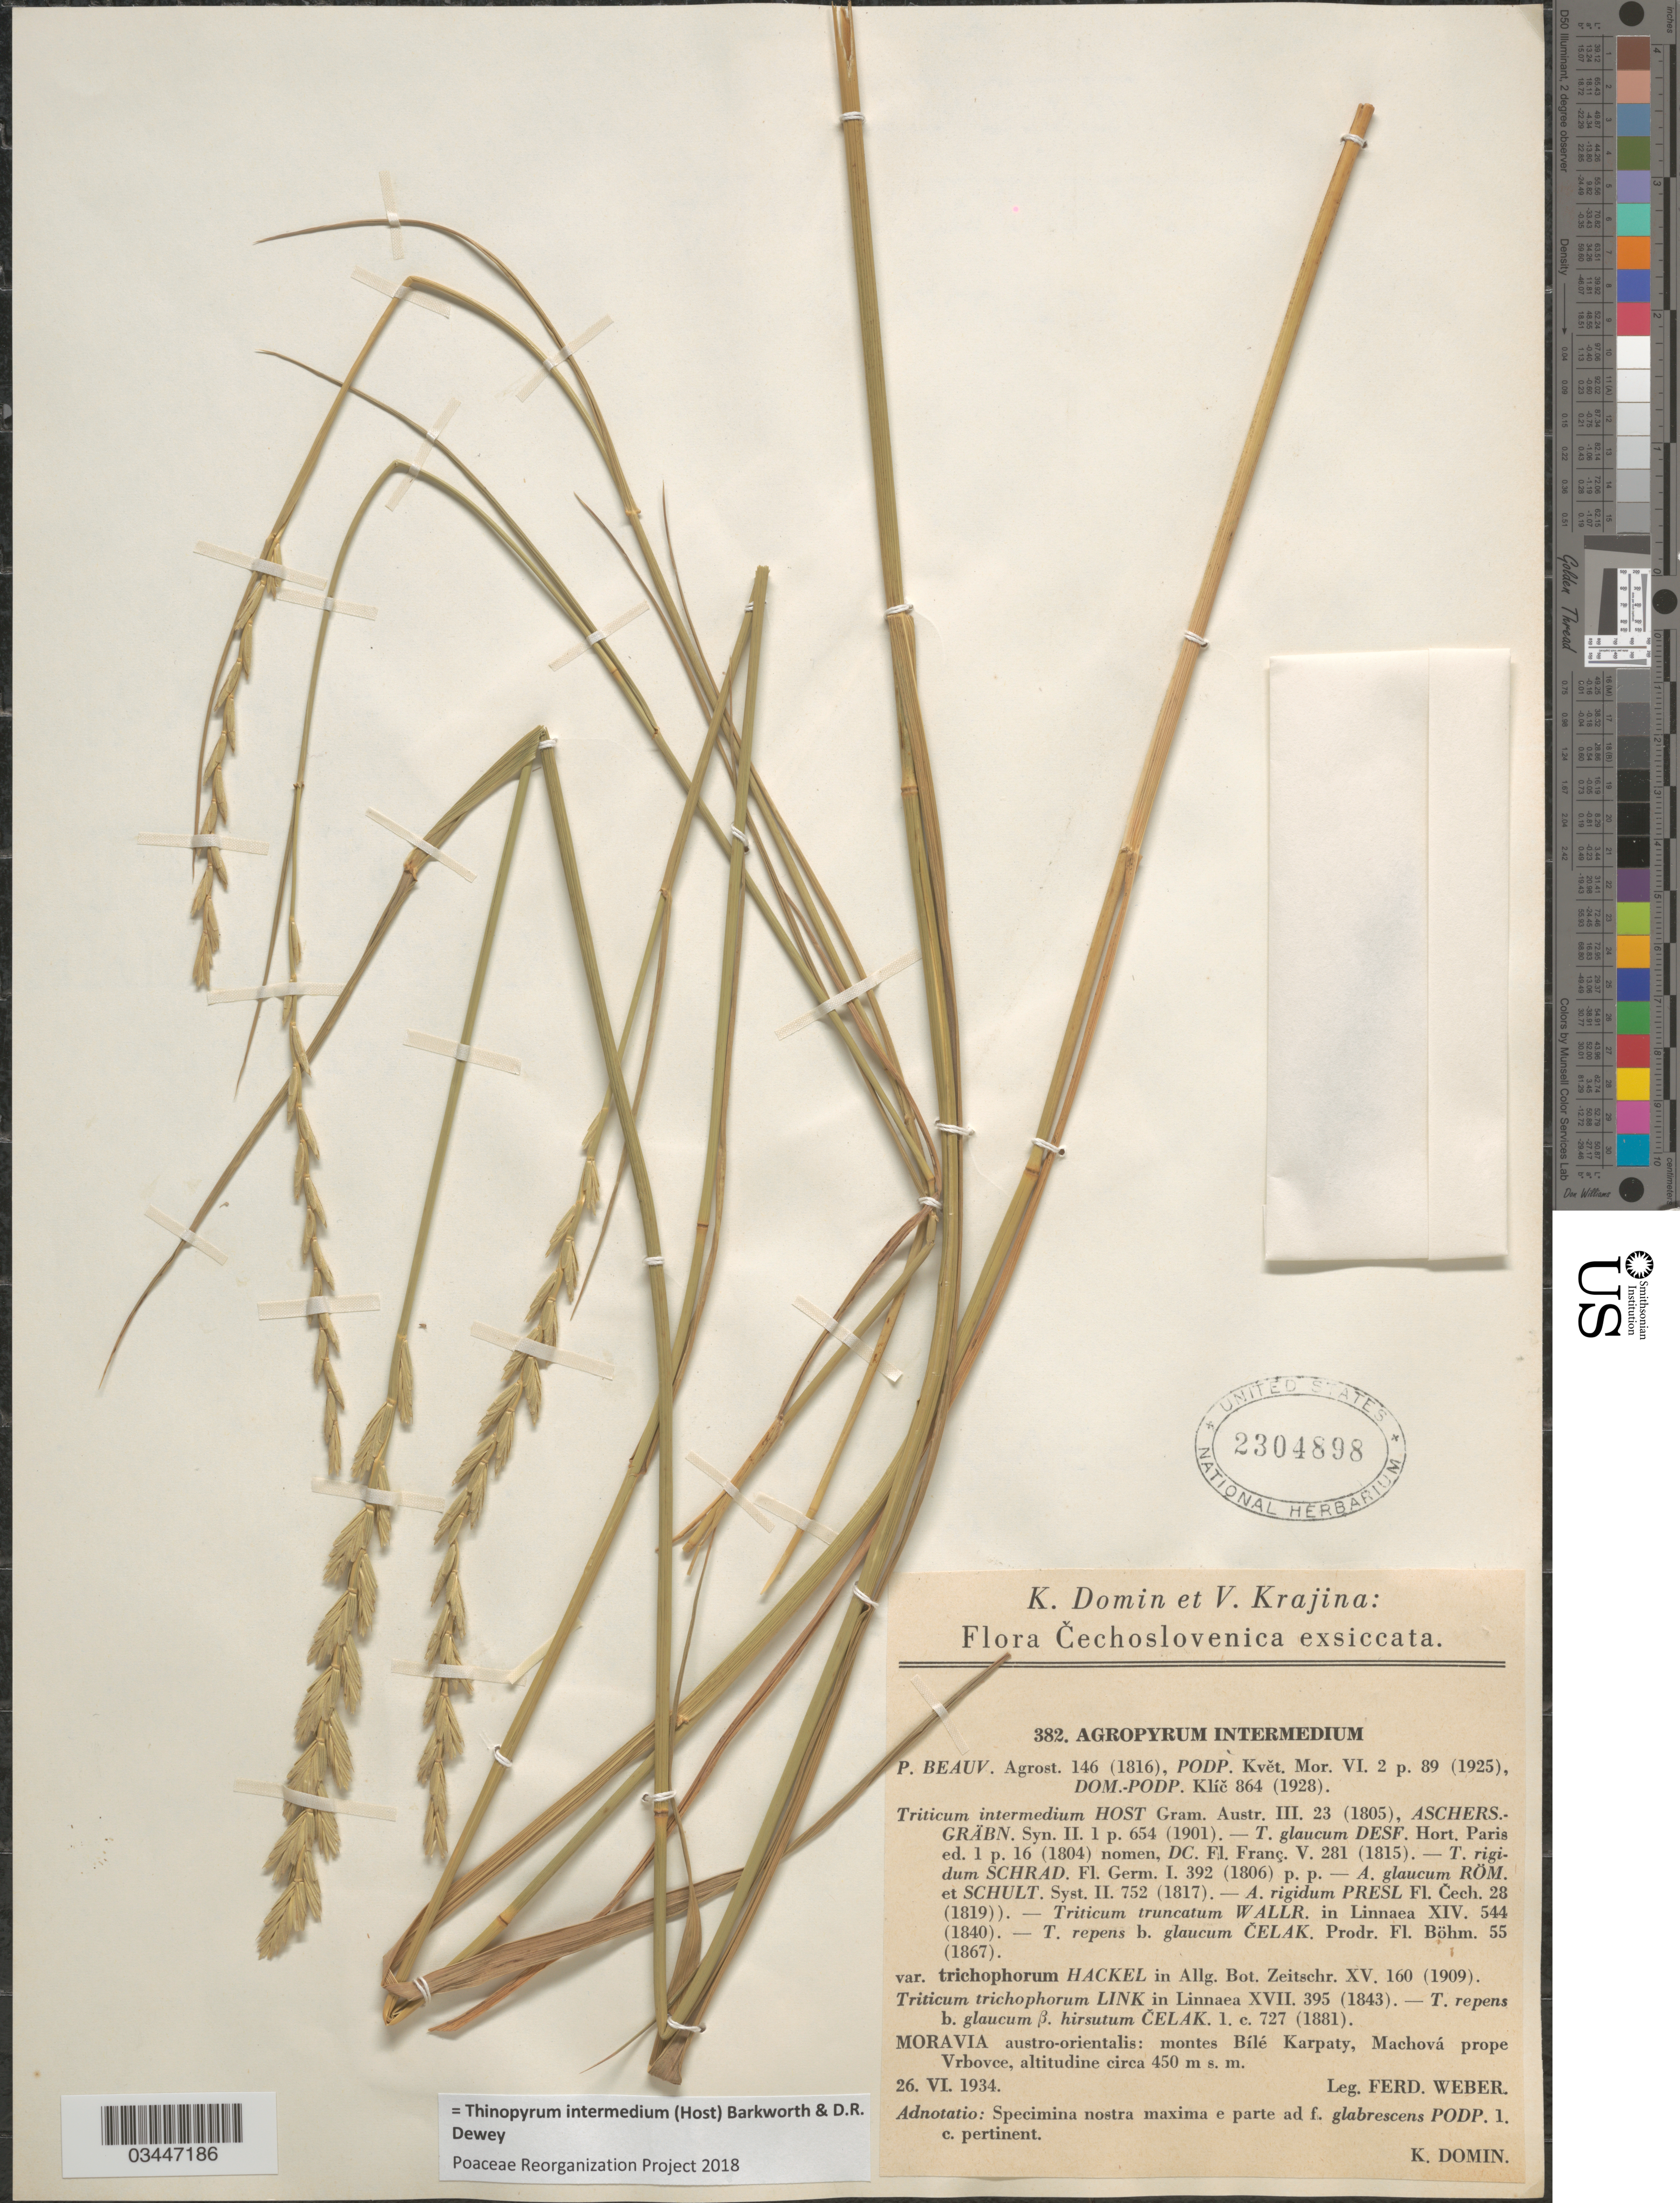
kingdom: Plantae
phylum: Tracheophyta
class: Liliopsida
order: Poales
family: Poaceae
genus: Thinopyrum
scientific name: Thinopyrum intermedium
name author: (Host) Barkworth & Dewey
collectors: F. Weber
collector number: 382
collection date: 1934-06-26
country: Czechia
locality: Čechoslovenica. Moravia austro-orientalis: montes Bílé Karpaty, Machová prope Vrbovce.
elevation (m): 450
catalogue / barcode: US 2304898